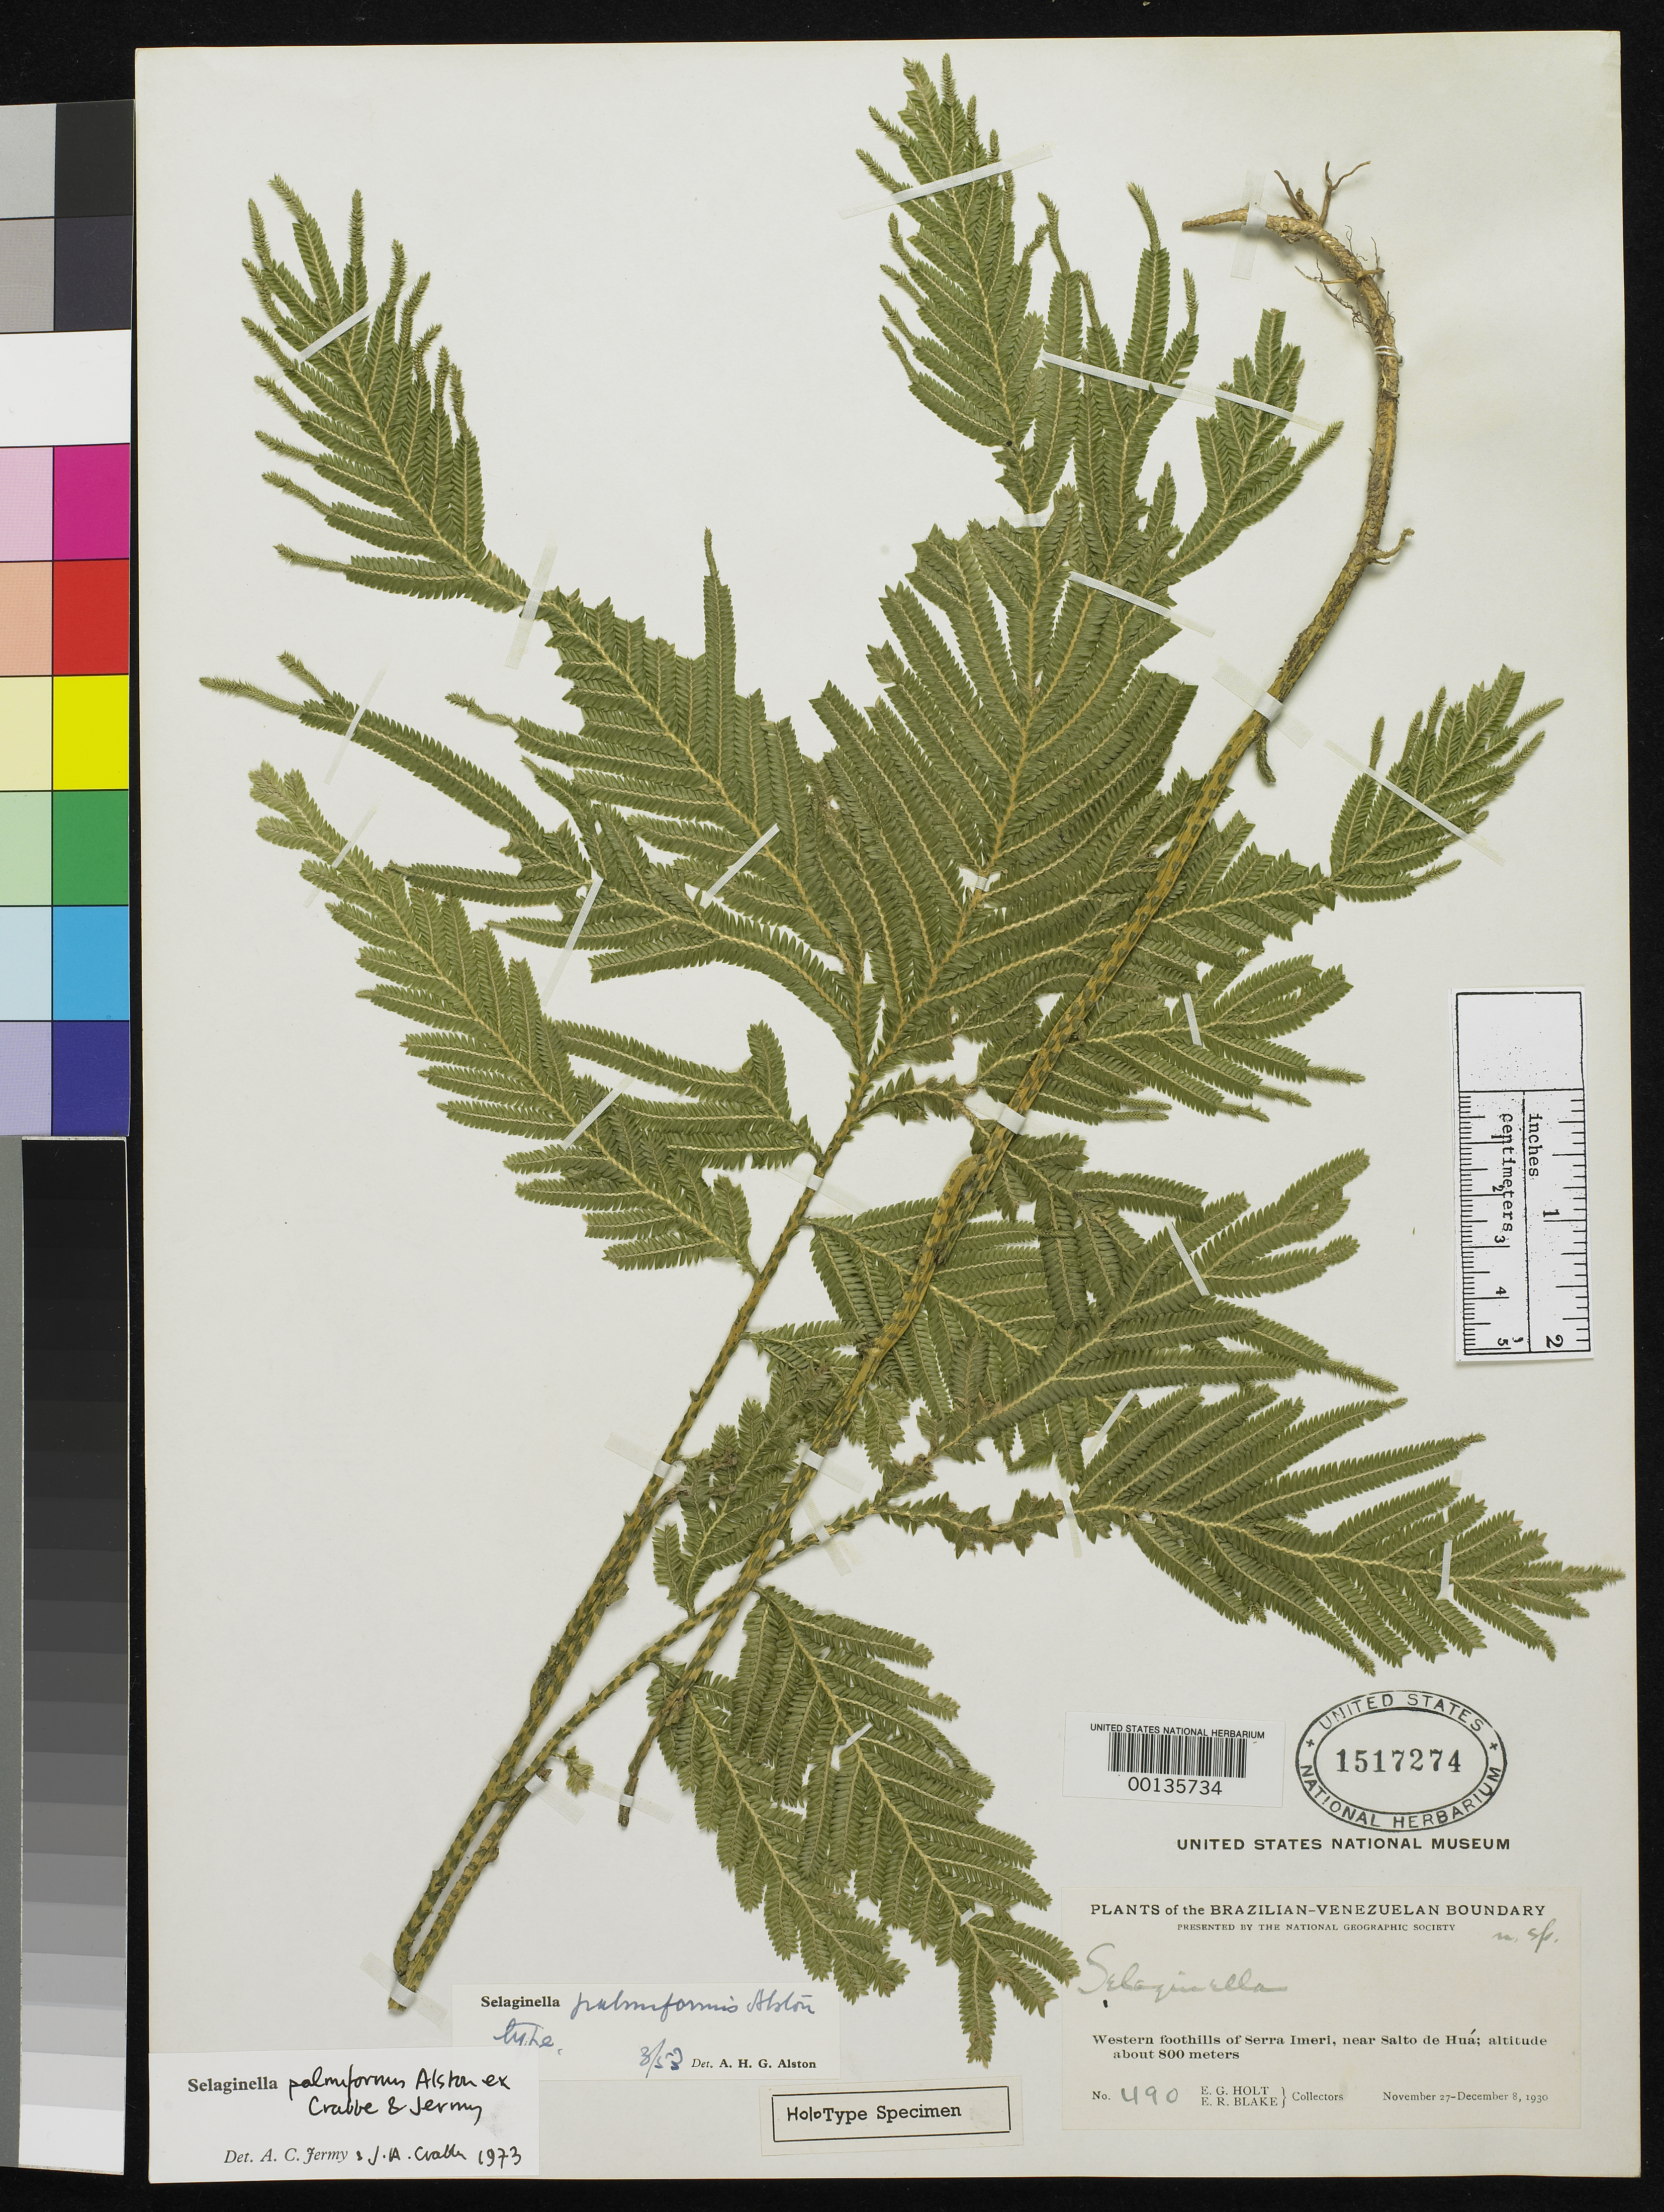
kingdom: Plantae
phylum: Tracheophyta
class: Lycopodiopsida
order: Selaginellales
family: Selaginellaceae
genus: Selaginella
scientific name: Selaginella palmiformis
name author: Alston ex Crabbe & Jermy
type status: Holotype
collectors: E. Holt & E. R. Blake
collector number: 490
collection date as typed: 27 Nov 1930 to 08 Dec 1930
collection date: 1930-11-27/1930-12-08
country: Venezuela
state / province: Amazonas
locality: Foothills of Sierra Imeri near Salto de Hua.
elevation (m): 800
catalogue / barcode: US 1517274